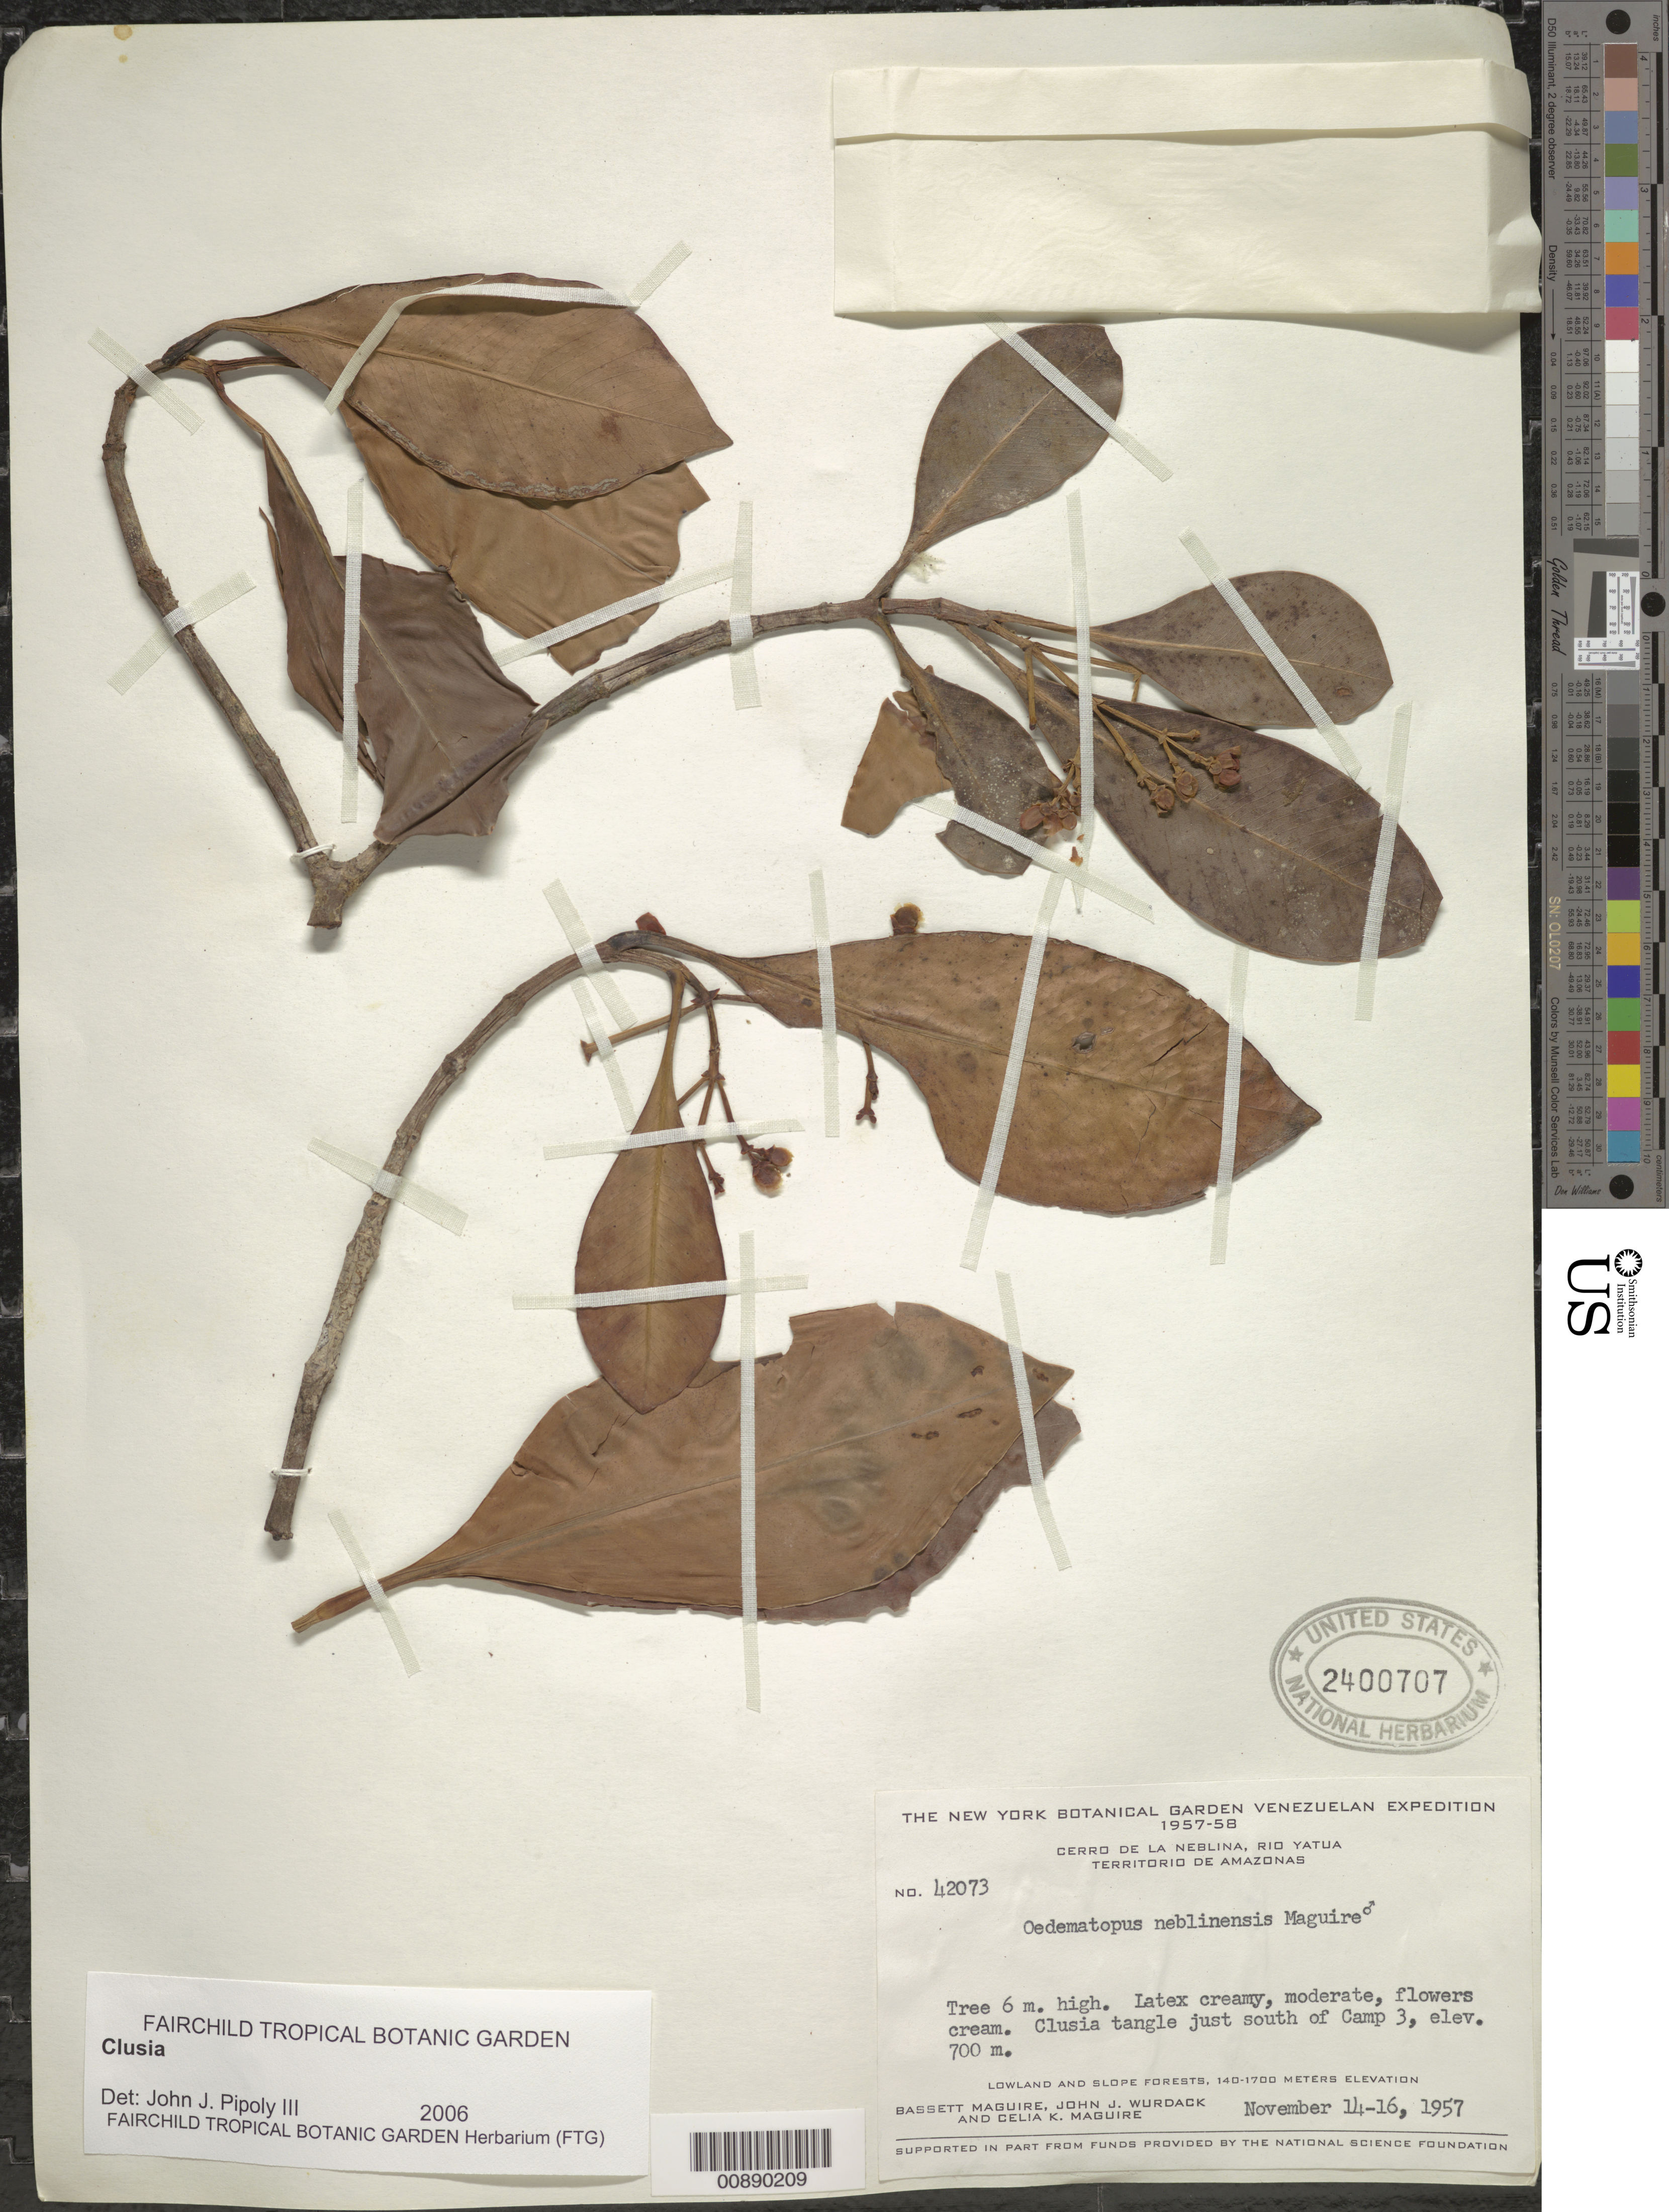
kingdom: Plantae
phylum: Tracheophyta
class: Magnoliopsida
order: Malpighiales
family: Clusiaceae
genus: Clusia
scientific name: Clusia sp.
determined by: Pipoly, J. J., III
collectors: B. Maguire, J. J. Wurdack & C. K. Maguire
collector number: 42073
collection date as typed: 14-Nov-57 to 16-Nov-57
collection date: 1957-11-14/1957-11-16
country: Venezuela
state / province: Amazonas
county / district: Río Negro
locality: Cerro de la Neblina, Río Yatua, S of Camp 3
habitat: Clusia tangle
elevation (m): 700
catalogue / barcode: US 2400707